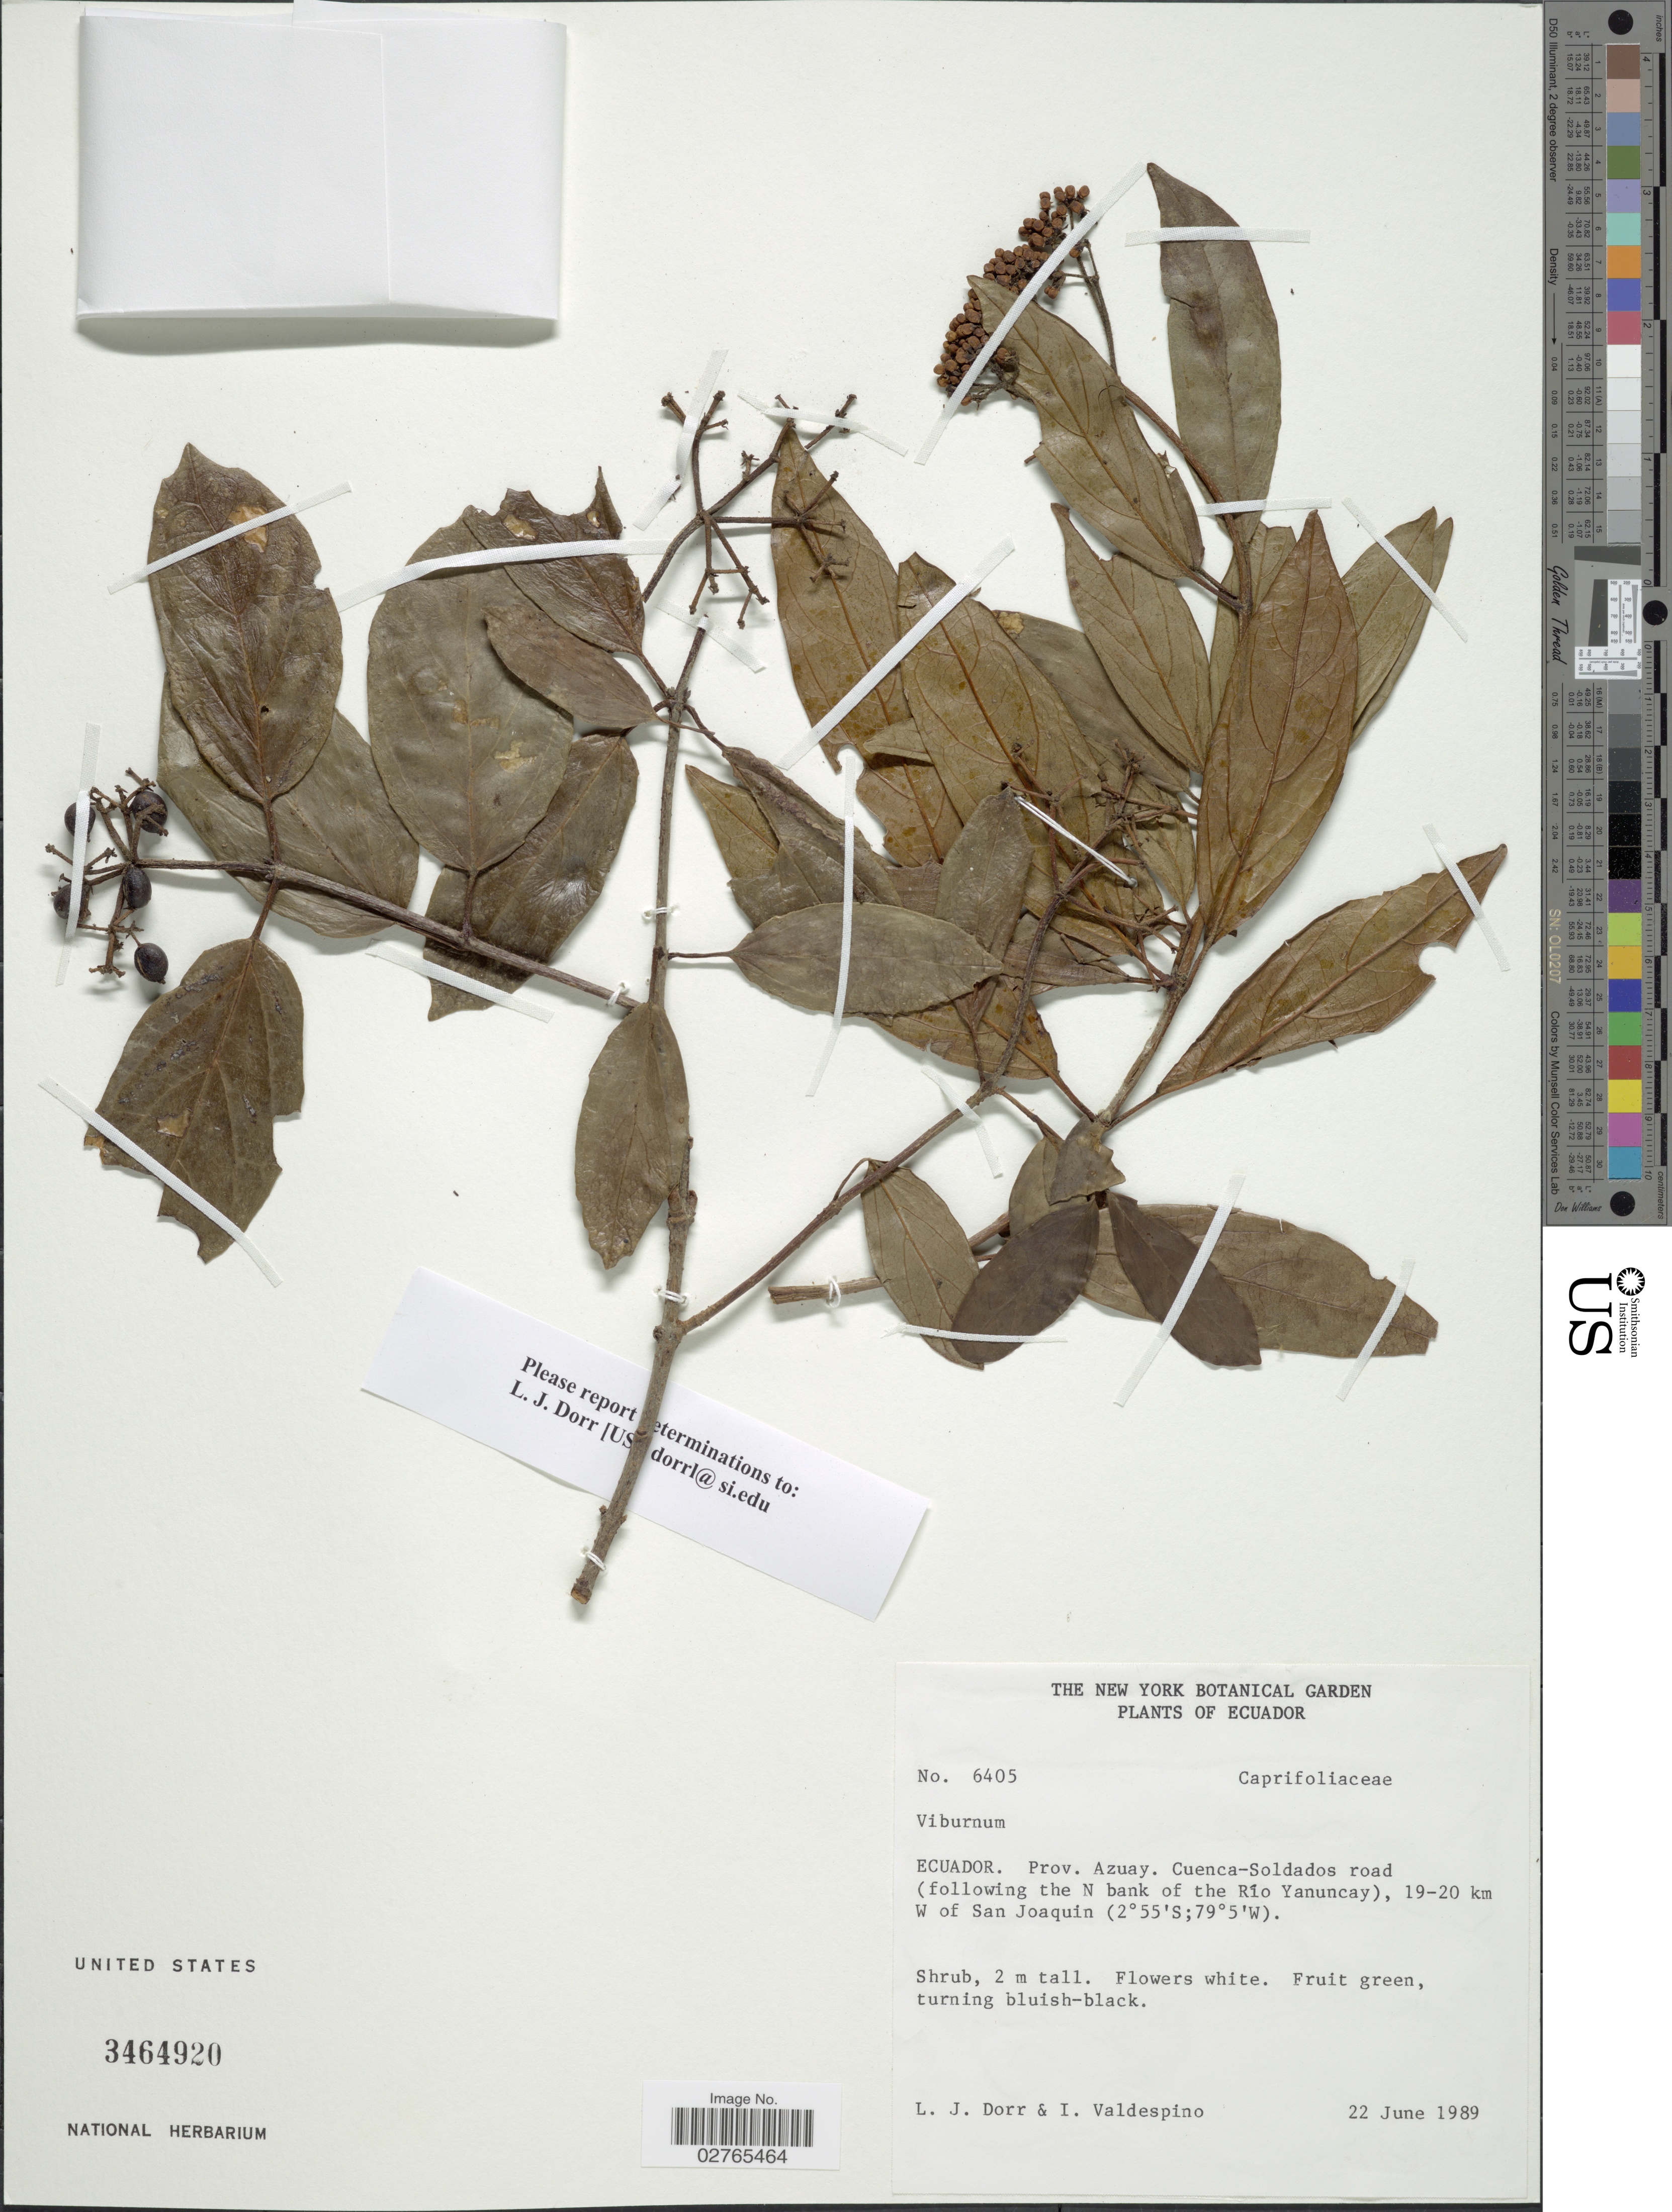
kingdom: Plantae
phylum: Tracheophyta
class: Magnoliopsida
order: Dipsacales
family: Viburnaceae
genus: Viburnum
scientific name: Viburnum sp.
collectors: L. J. Dorr & I. A. Valdespino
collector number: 6405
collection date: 1989-06-22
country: Ecuador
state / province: Azuay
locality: Cuenca-Soldados road (following the N bank of the Rio Yanuncay), 19-20 km W of San Joaquin.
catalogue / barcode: US 3464920